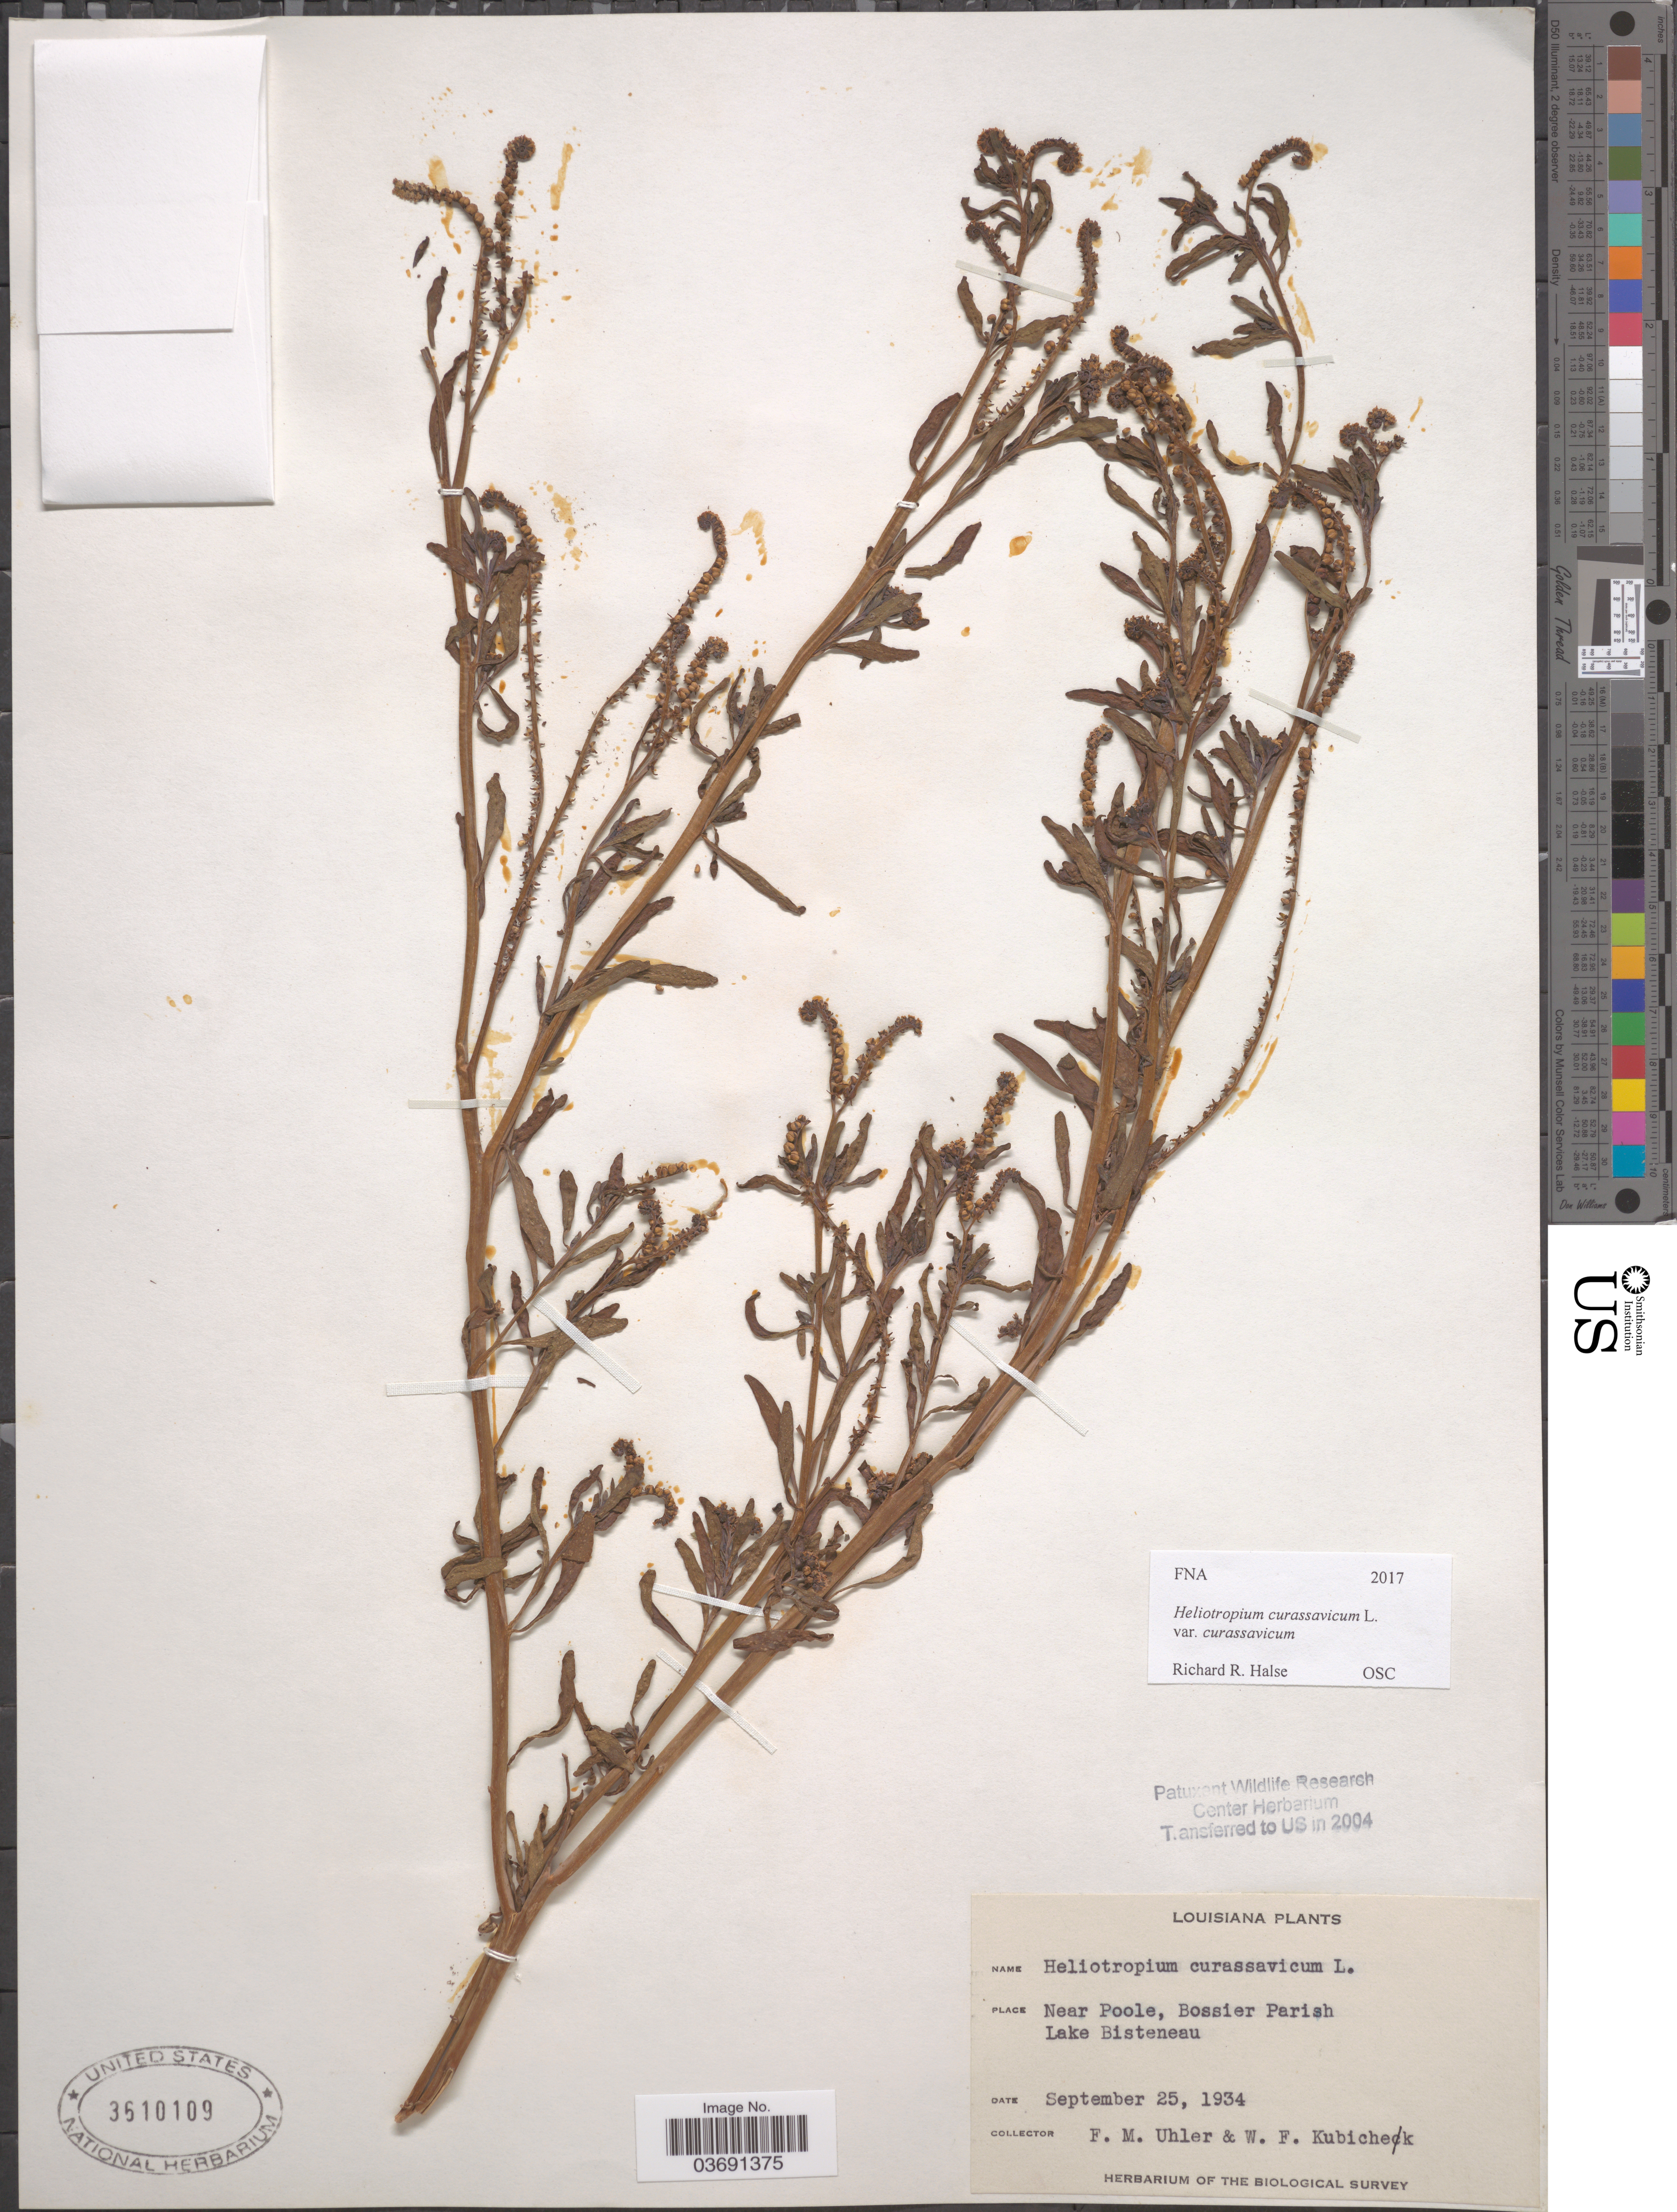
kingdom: Plantae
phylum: Tracheophyta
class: Magnoliopsida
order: Boraginales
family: Heliotropiaceae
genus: Heliotropium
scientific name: Heliotropium curassavicum var. curassavicum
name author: L.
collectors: F. M. Uhler & W. Kubichek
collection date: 1934-09-25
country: United States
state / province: Louisiana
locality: Near Poole, Bossier Parish Lake Bisteneau.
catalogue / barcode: US 3610109